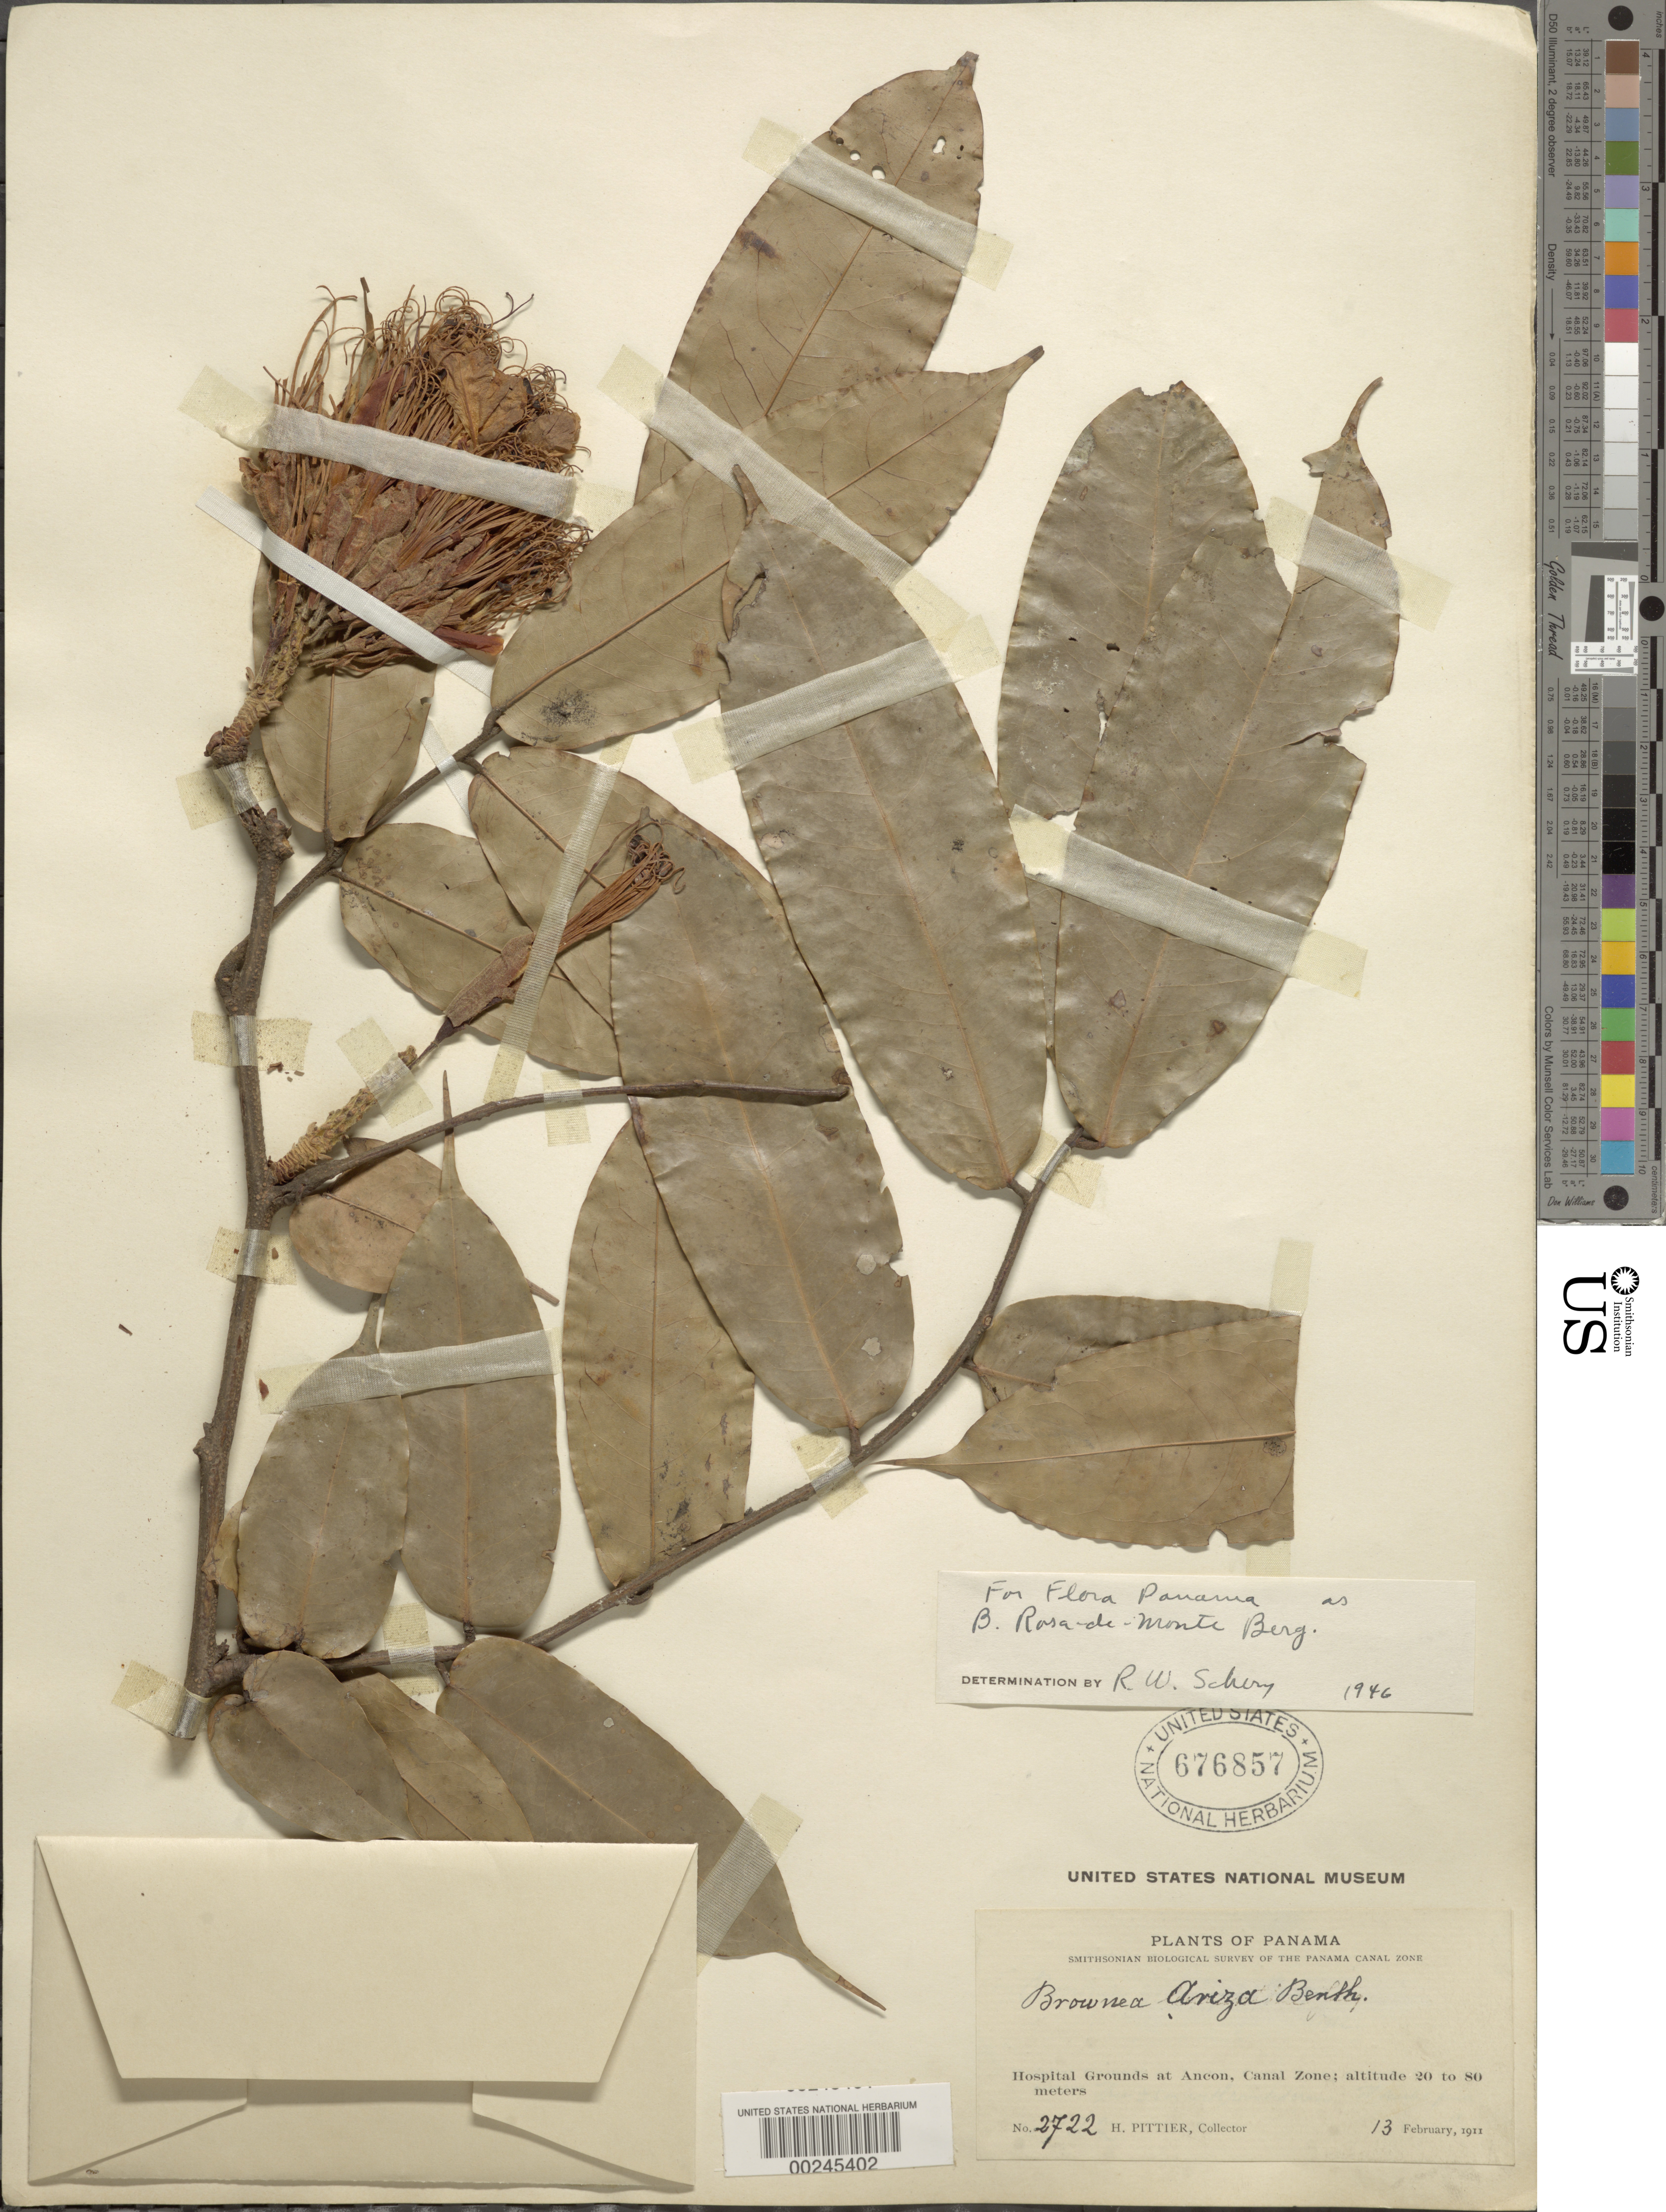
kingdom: Plantae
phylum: Tracheophyta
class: Magnoliopsida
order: Fabales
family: Fabaceae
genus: Brownea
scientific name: Brownea rosa-de-monte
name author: P.J. Bergius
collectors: H. F. Pittier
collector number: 2722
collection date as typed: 13 Feb 1911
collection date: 1911-02-13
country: Panama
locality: Hospital grounds at Ancon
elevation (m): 20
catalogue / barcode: US 676857